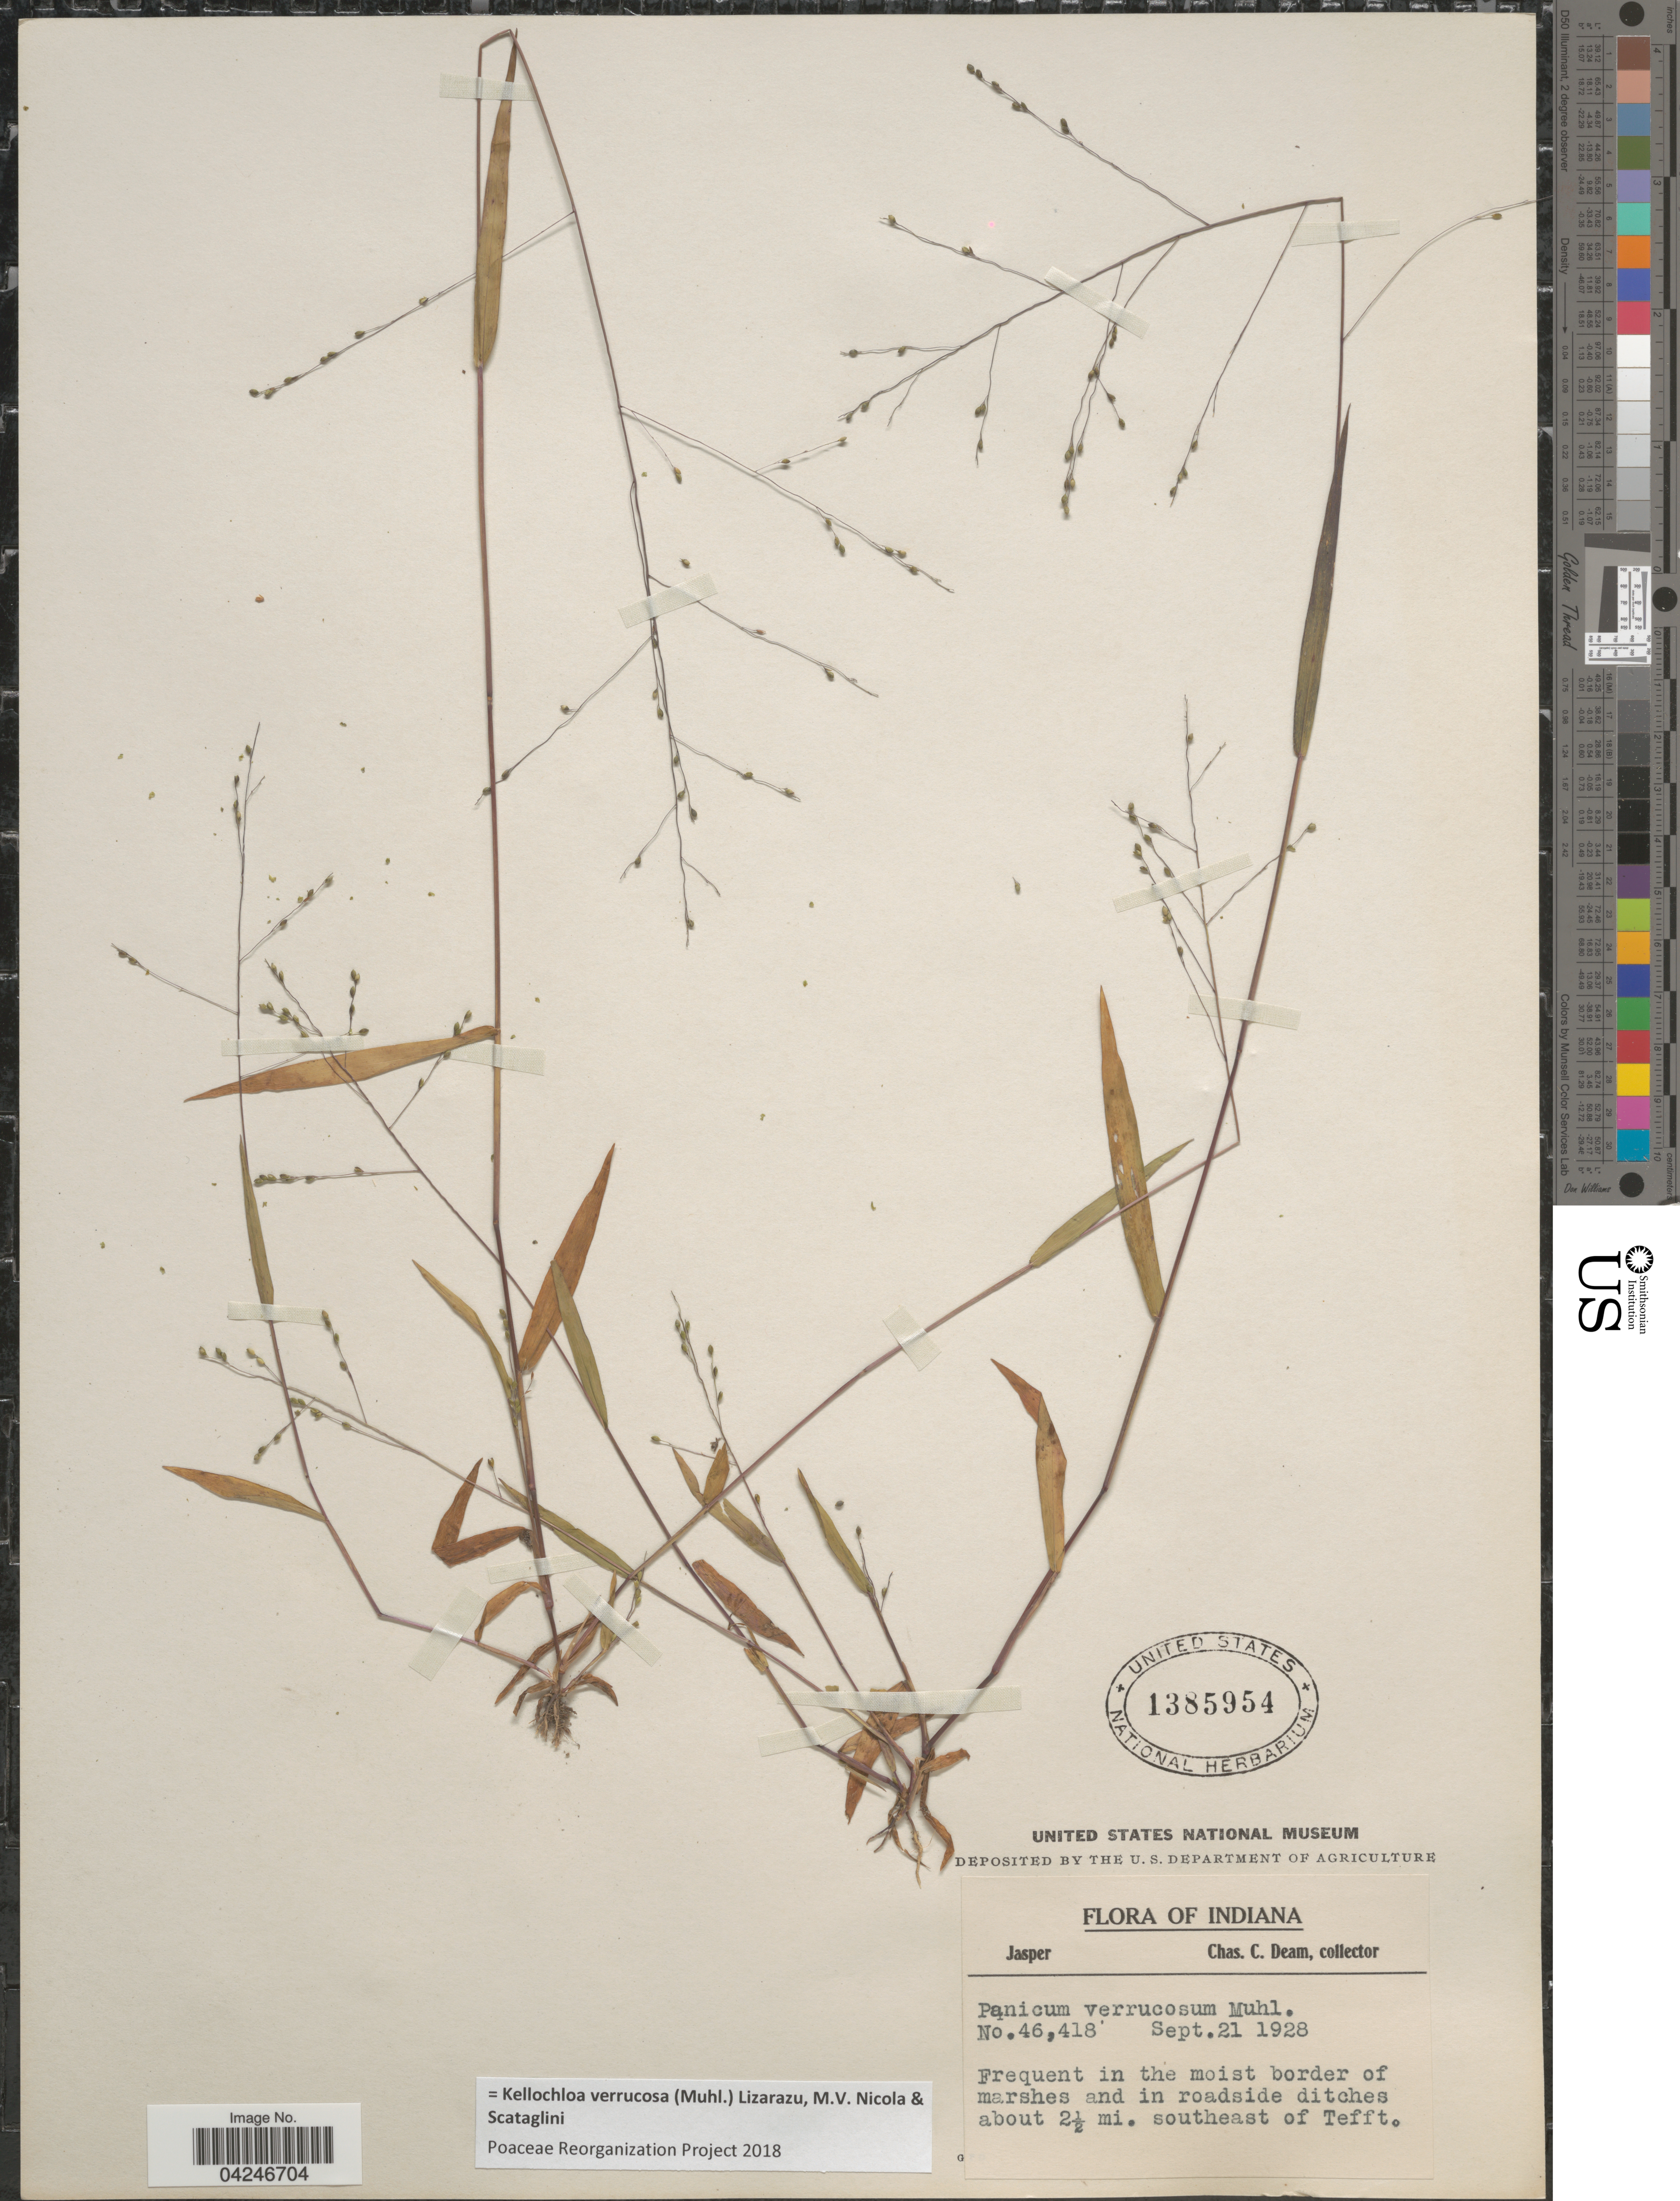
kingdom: Plantae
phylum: Tracheophyta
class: Liliopsida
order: Poales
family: Poaceae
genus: Kellochloa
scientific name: Kellochloa verrucosa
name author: (Muhl.) Lizarazu et al.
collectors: C. C. Deam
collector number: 46418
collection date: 1928-09-21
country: United States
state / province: Indiana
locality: Jasper. About 2½ mi. southeast of Tefft.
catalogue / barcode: US 1385954